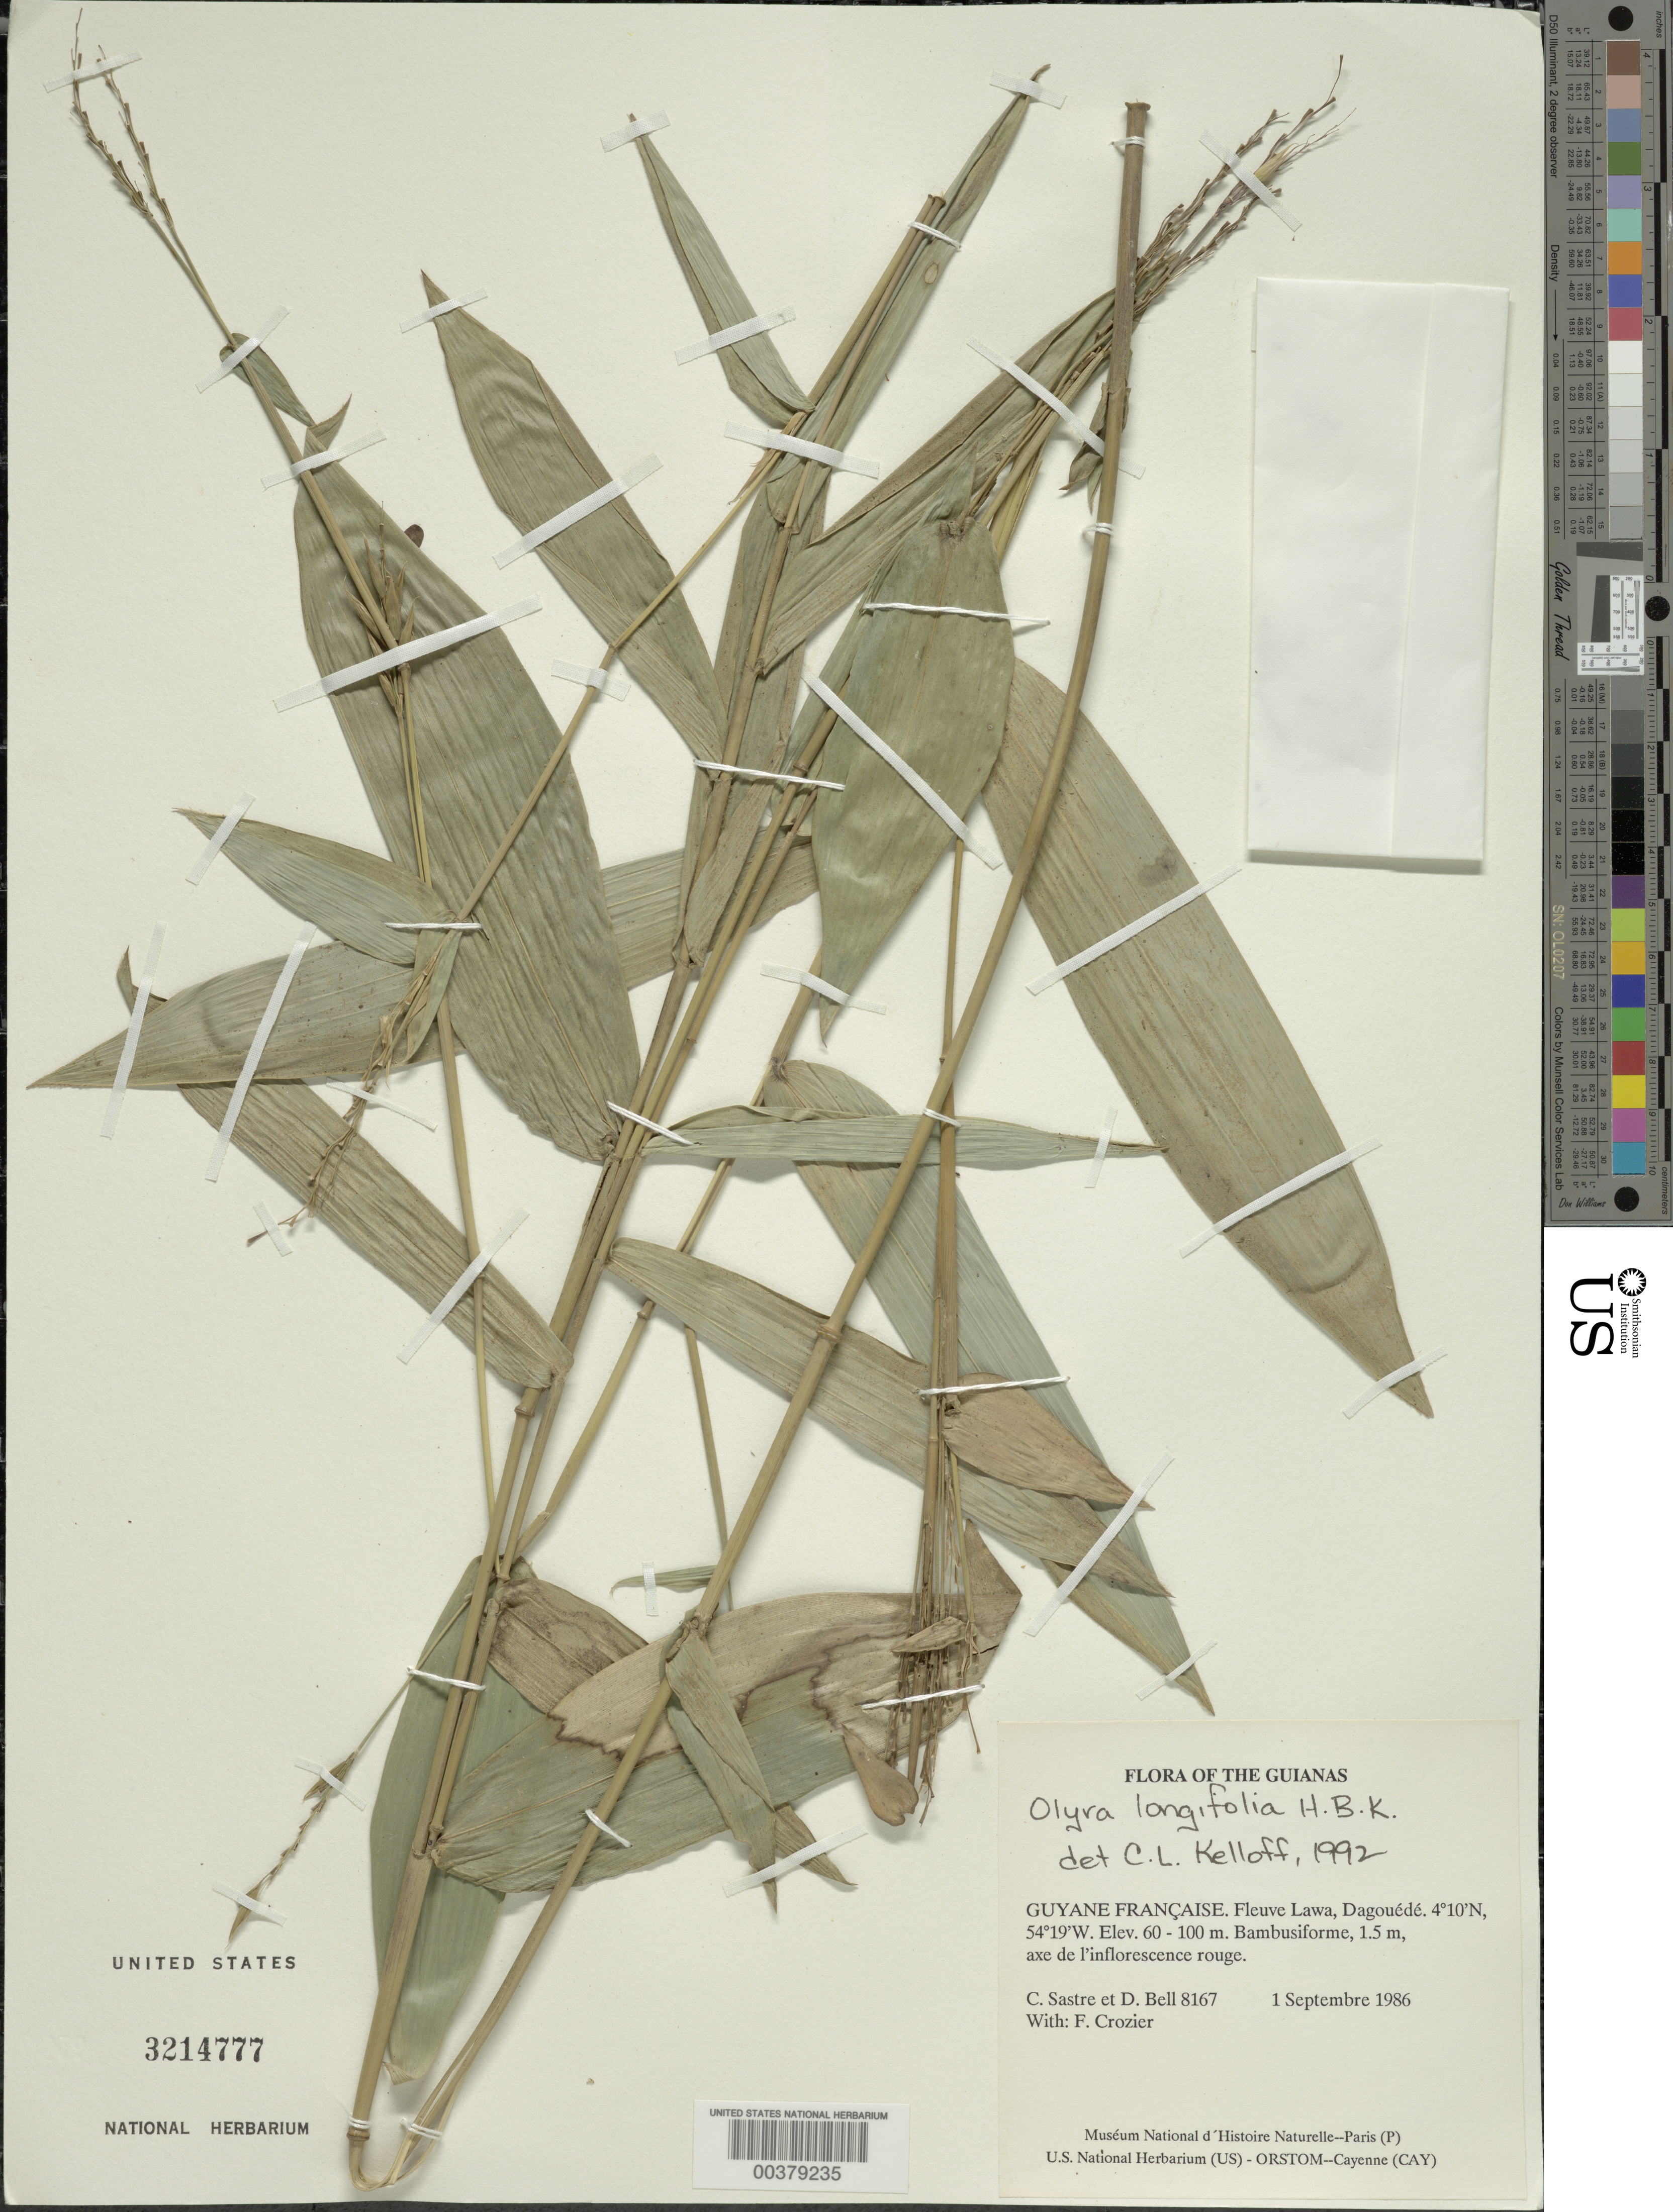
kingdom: Plantae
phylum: Tracheophyta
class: Liliopsida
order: Poales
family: Poaceae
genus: Olyra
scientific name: Olyra longifolia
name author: Kunth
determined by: Kelloff, Carol L., (US), Smithsonian Institution - National Museum of Natural History (UNITED STATES)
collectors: C. H. L. Sastre, D. A. Bell & F. Crozier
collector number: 8167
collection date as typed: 01 Sep 1986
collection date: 1986-09-01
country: French Guiana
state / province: Saint-Laurent-du-Maroni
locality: Fleuve lawa, dagouede. [former arrondissement of inini.]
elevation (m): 60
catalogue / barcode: US 3214777